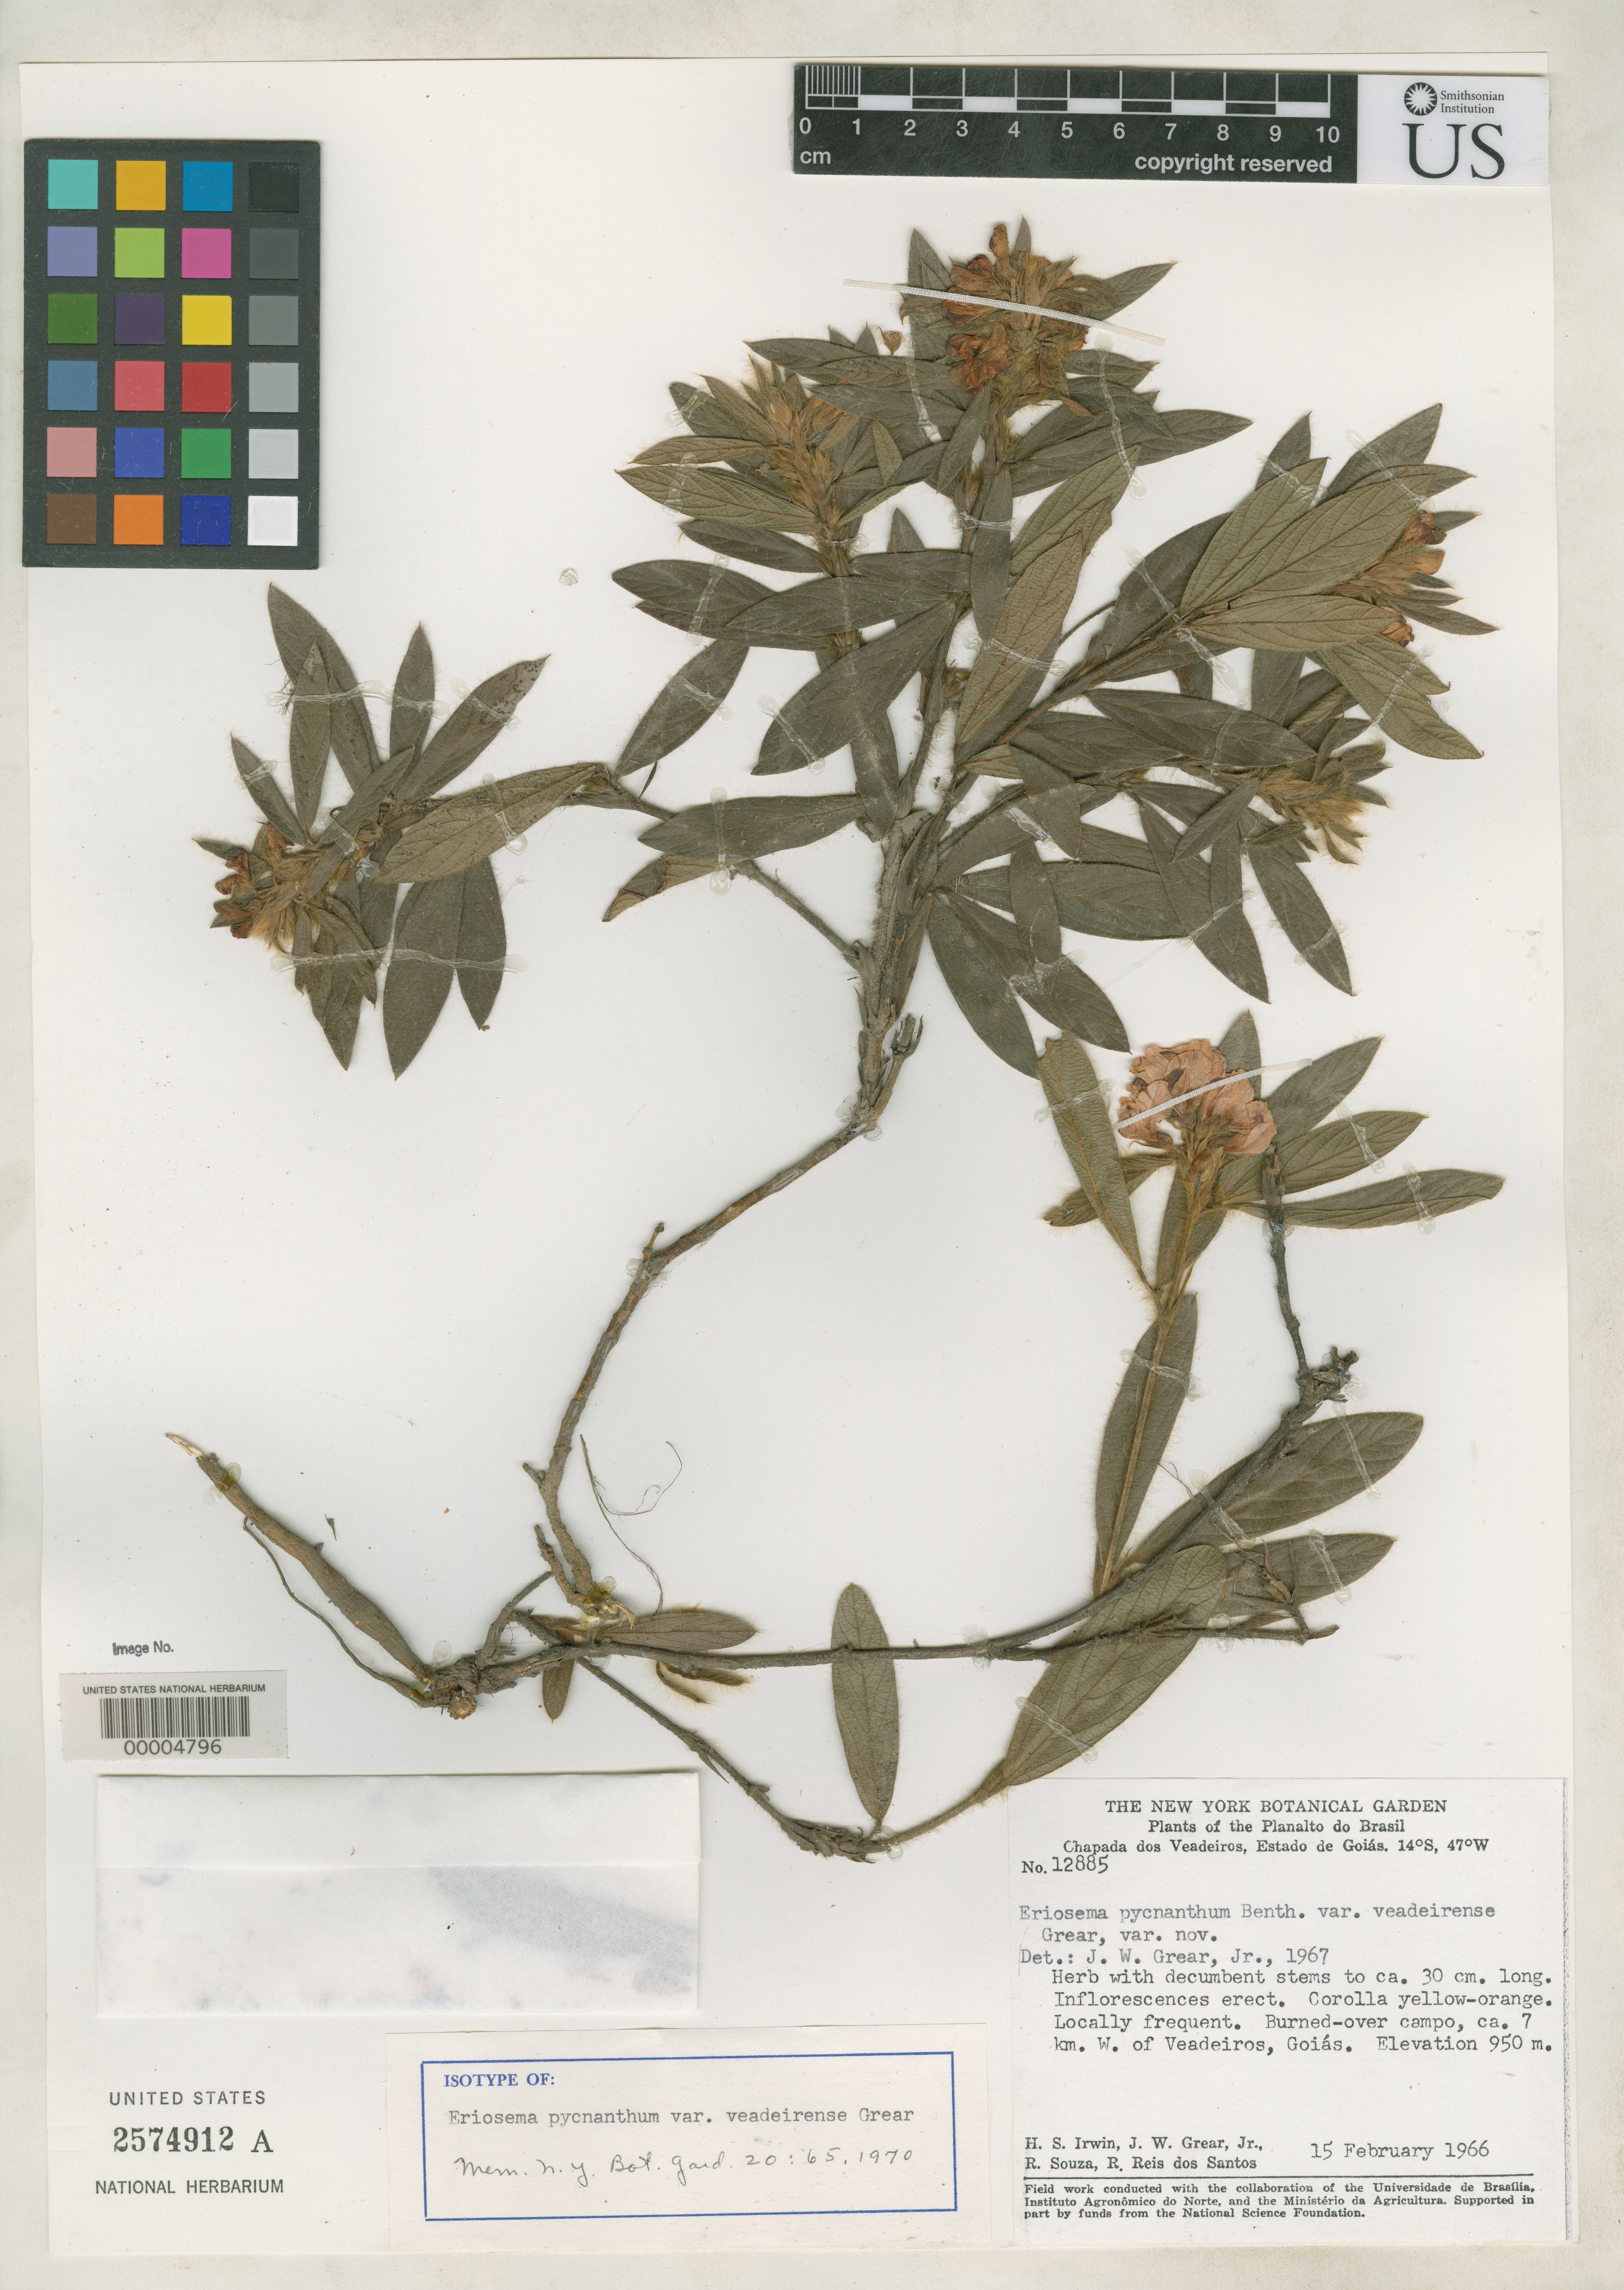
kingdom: Plantae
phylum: Tracheophyta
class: Magnoliopsida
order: Fabales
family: Fabaceae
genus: Eriosema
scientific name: Eriosema pycnanthum var. veadeirense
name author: Grear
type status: Isotype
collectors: H. Irwin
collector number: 12885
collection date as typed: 15 Feb 1966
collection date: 1966-02-15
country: Brazil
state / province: Goiás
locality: W of Veadeiros.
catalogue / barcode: US 2574912A